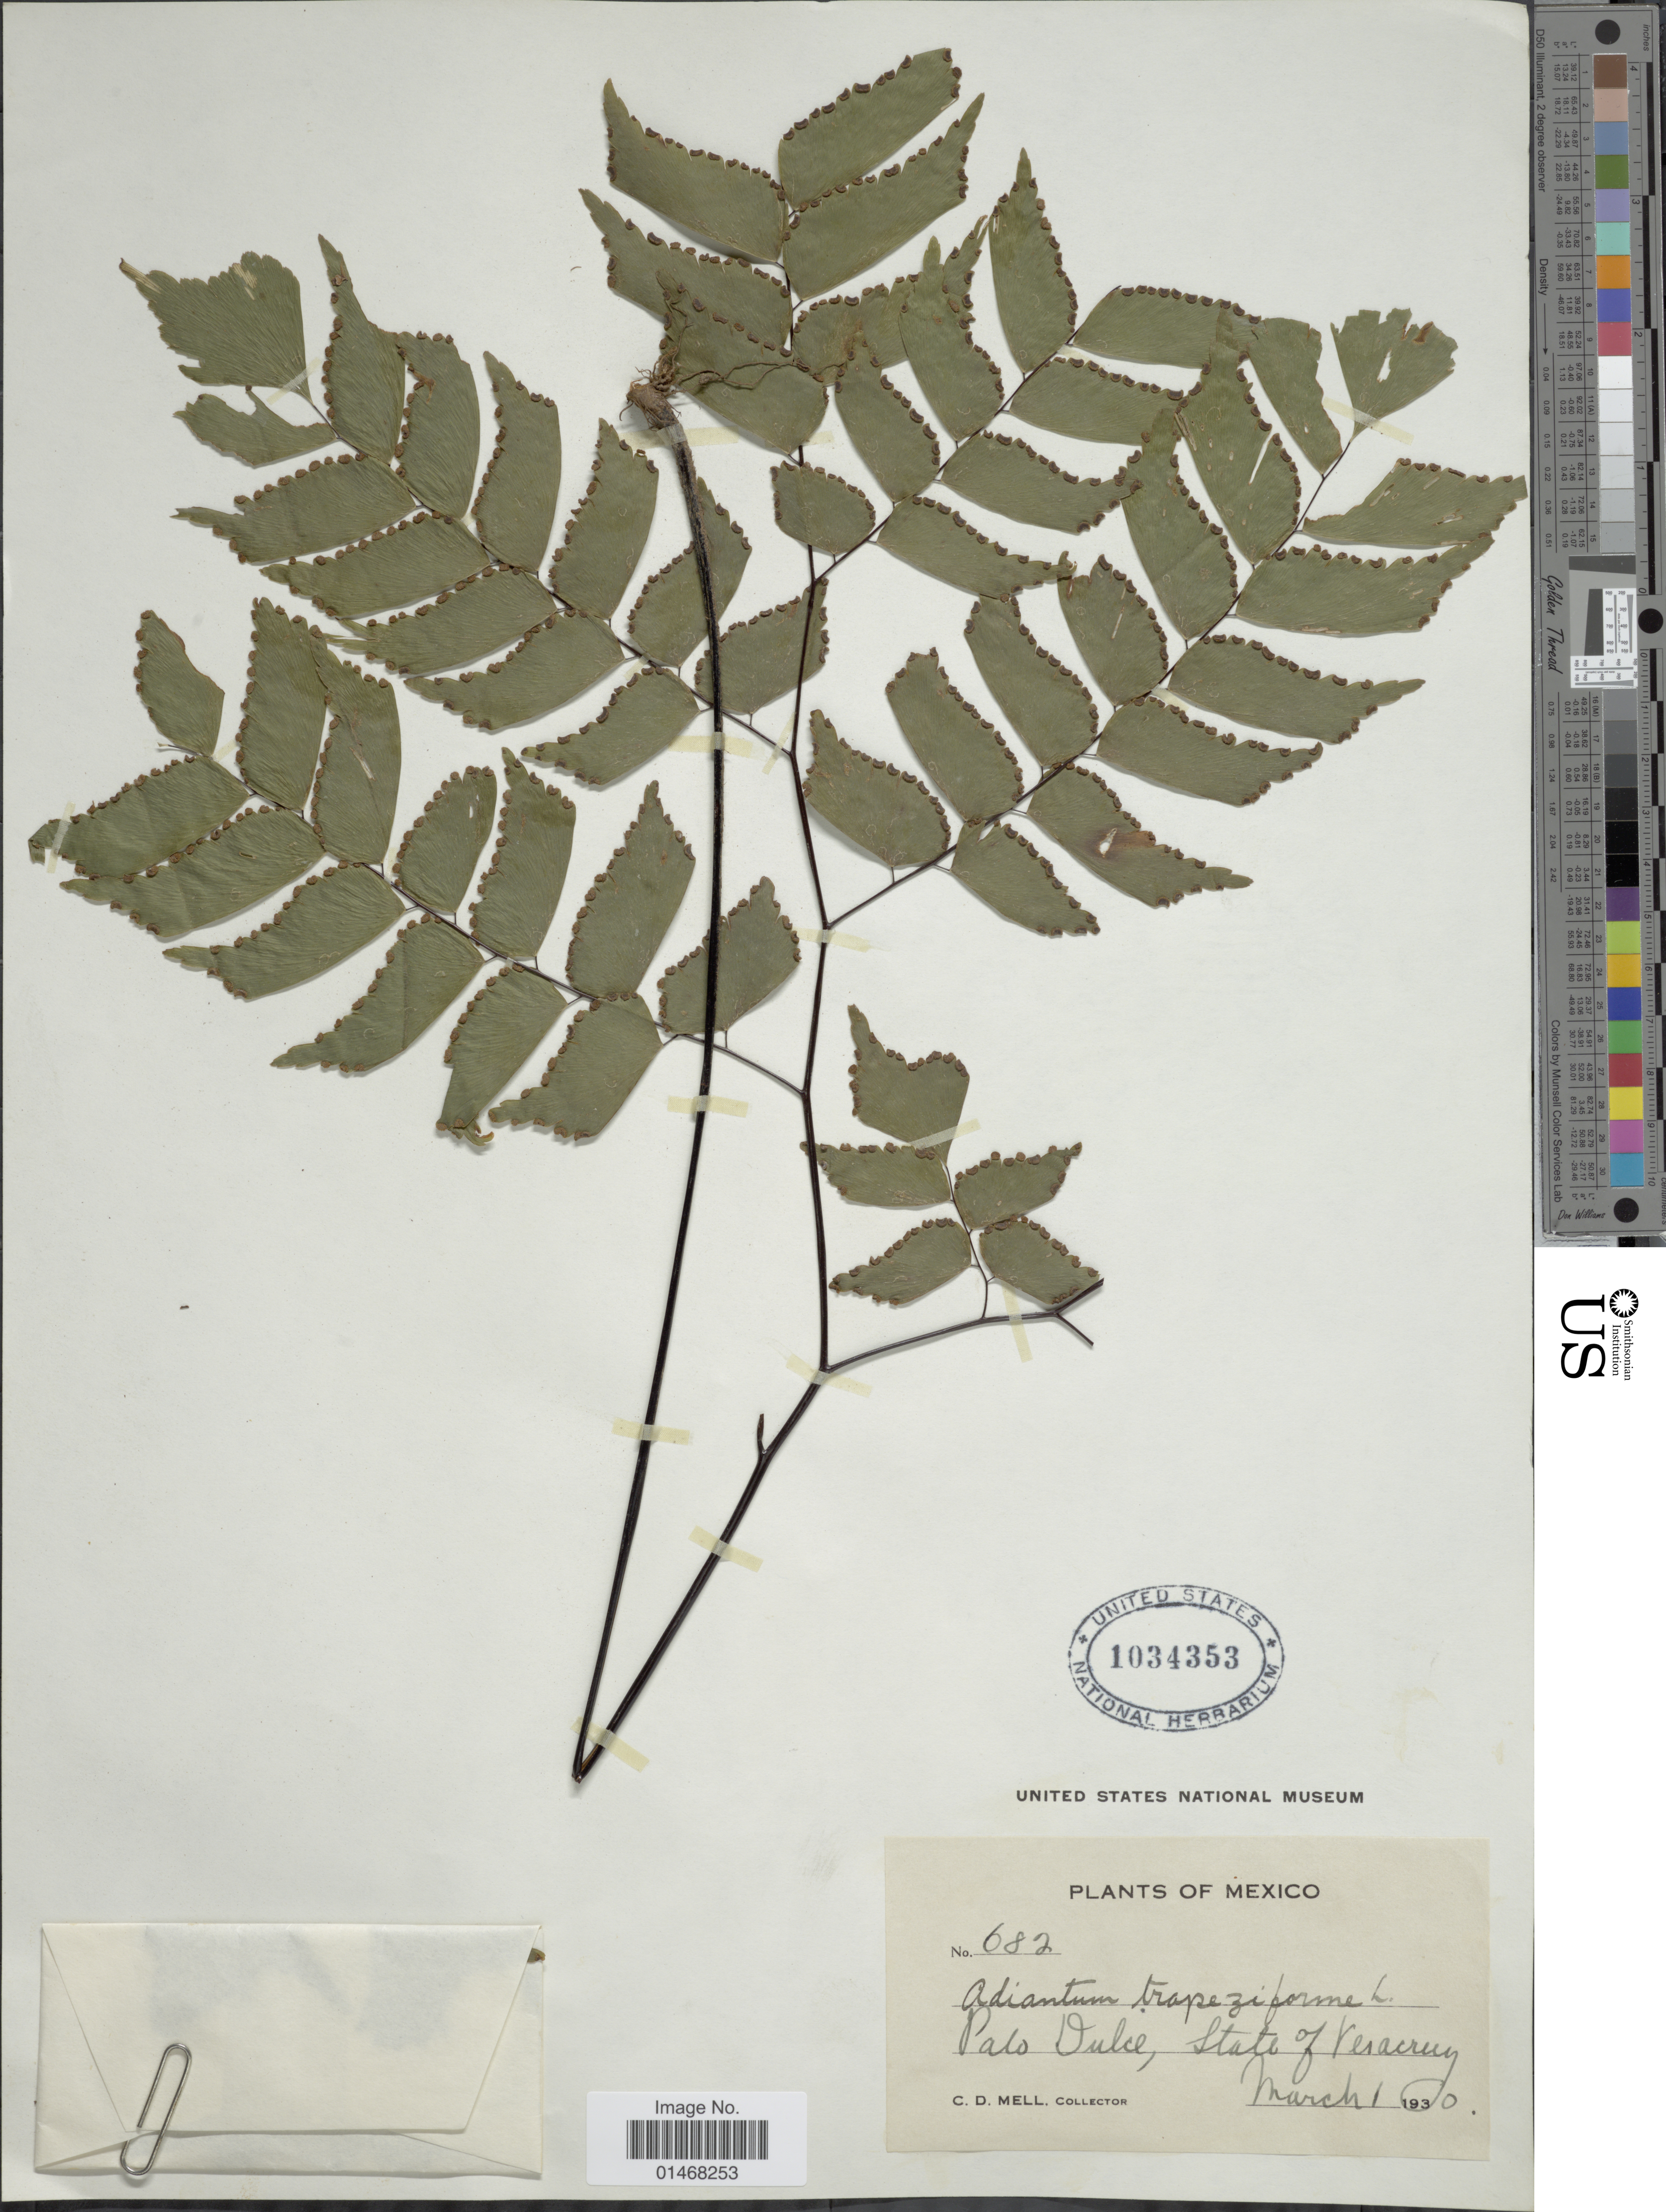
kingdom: Plantae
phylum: Tracheophyta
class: Polypodiopsida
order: Polypodiales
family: Pteridaceae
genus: Adiantum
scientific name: Adiantum trapeziforme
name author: L.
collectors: C. D. Mell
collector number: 682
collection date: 1930-03-01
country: Mexico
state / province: Veracruz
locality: Palo Dulce, State of Veracruz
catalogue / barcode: US 1034353